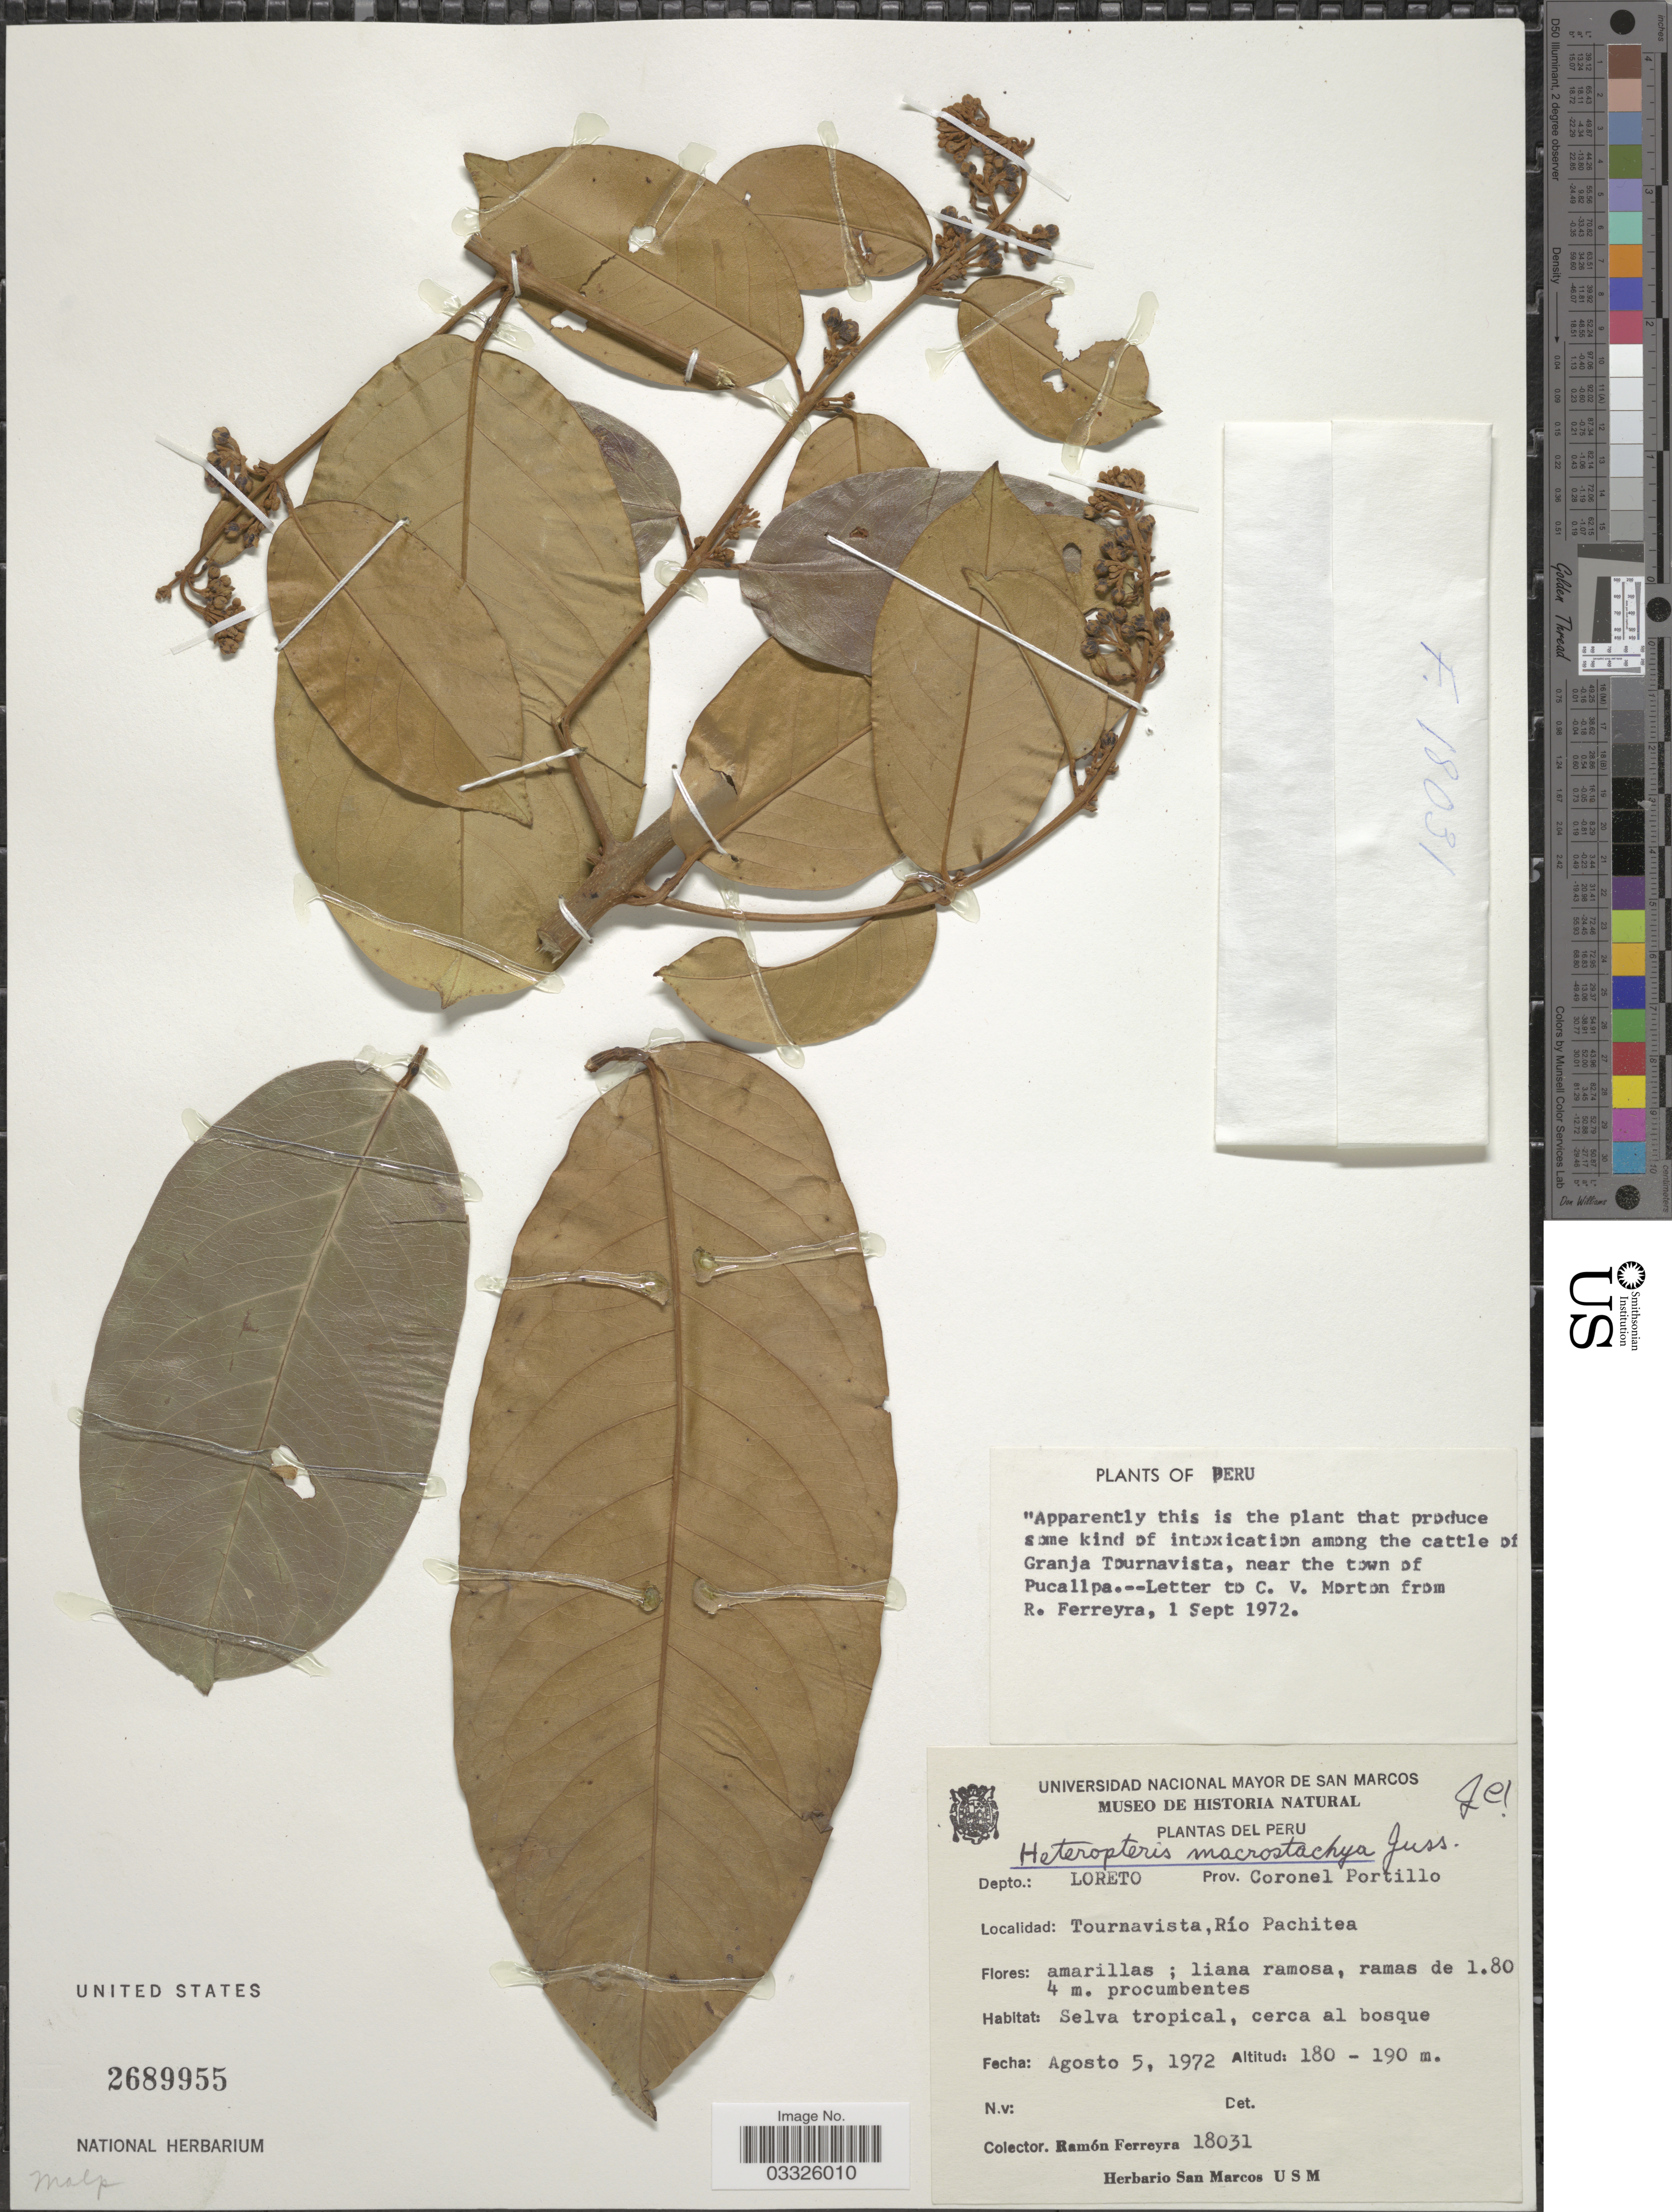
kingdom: Plantae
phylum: Tracheophyta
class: Magnoliopsida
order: Malpighiales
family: Malpighiaceae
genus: Heteropterys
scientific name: Heteropterys macrostachya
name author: A. Juss.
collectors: R. A. Ferreyra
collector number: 18031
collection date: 1972-08-05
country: Peru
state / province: Loreto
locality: Depto.: Loreto. Prov. Coronel Portillo. Tournavista, Río Pachitea.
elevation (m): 180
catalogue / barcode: US 2689955